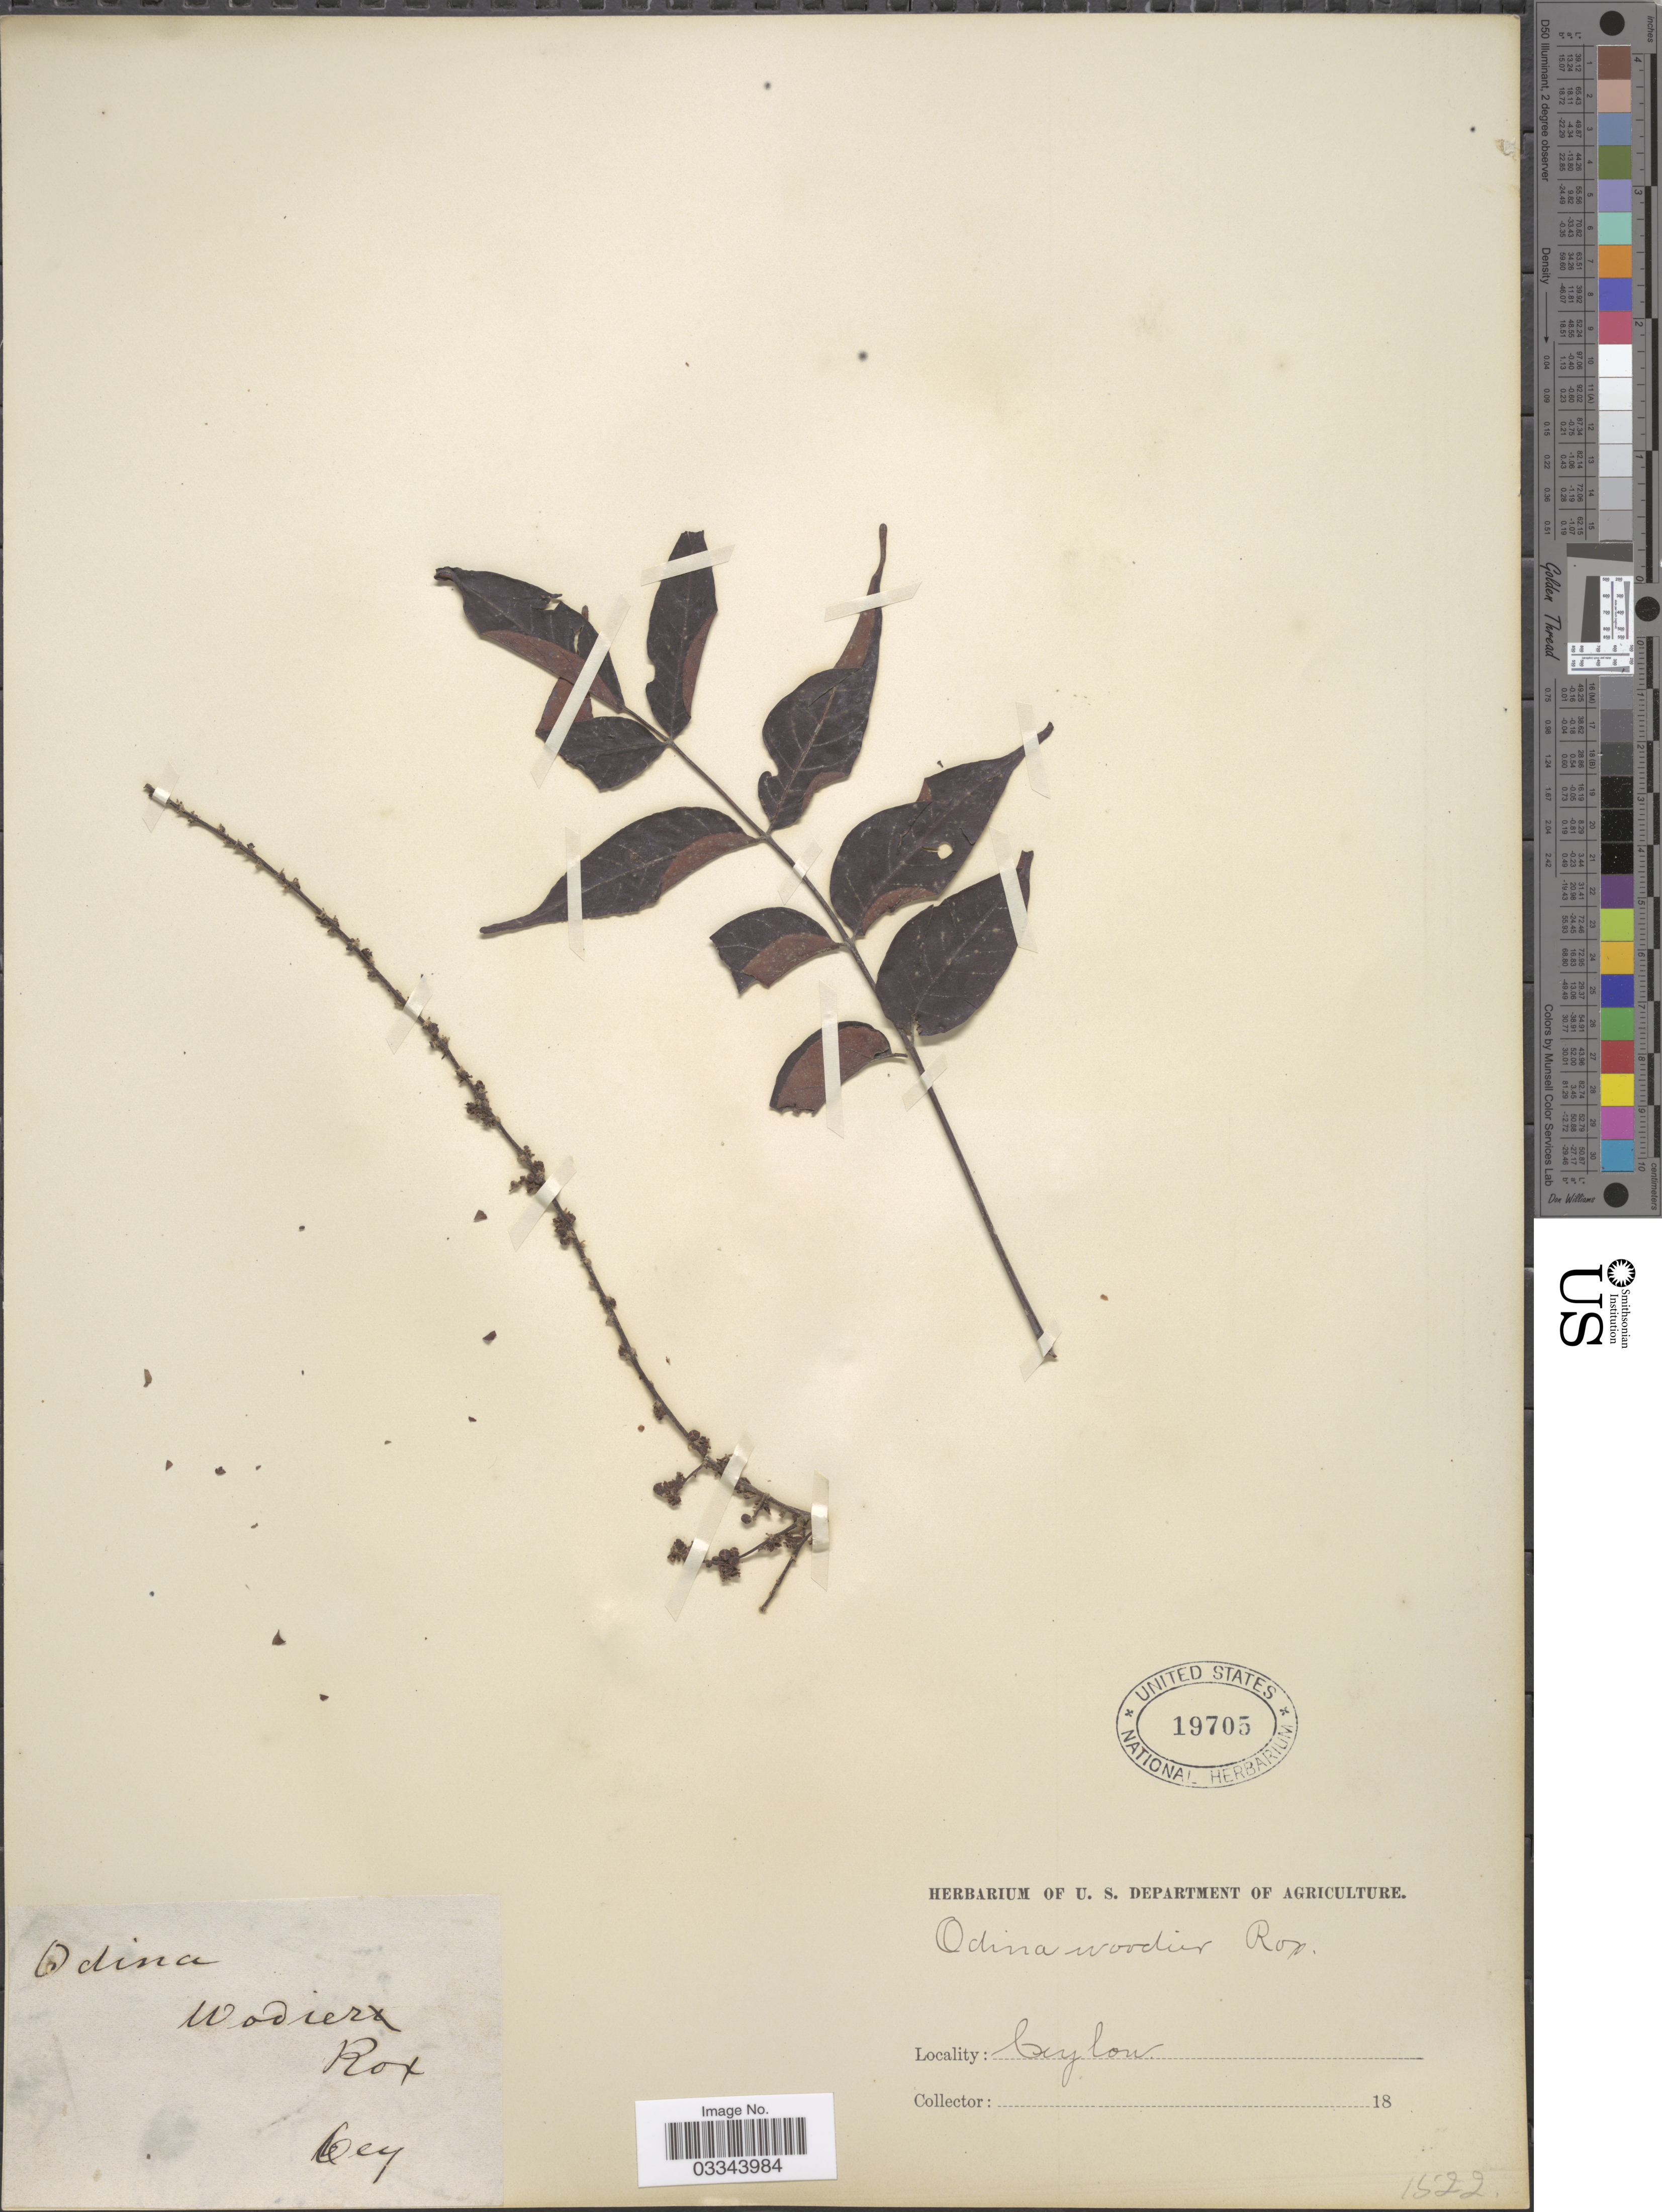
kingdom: Plantae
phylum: Tracheophyta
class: Magnoliopsida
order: Sapindales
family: Anacardiaceae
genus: Lannea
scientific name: Lannea grandis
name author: (Dennst.) Engl.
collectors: ex herb. U. S. Department of Agriculture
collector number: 1522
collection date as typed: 18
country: Sri Lanka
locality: Ceylon.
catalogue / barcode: US 19705